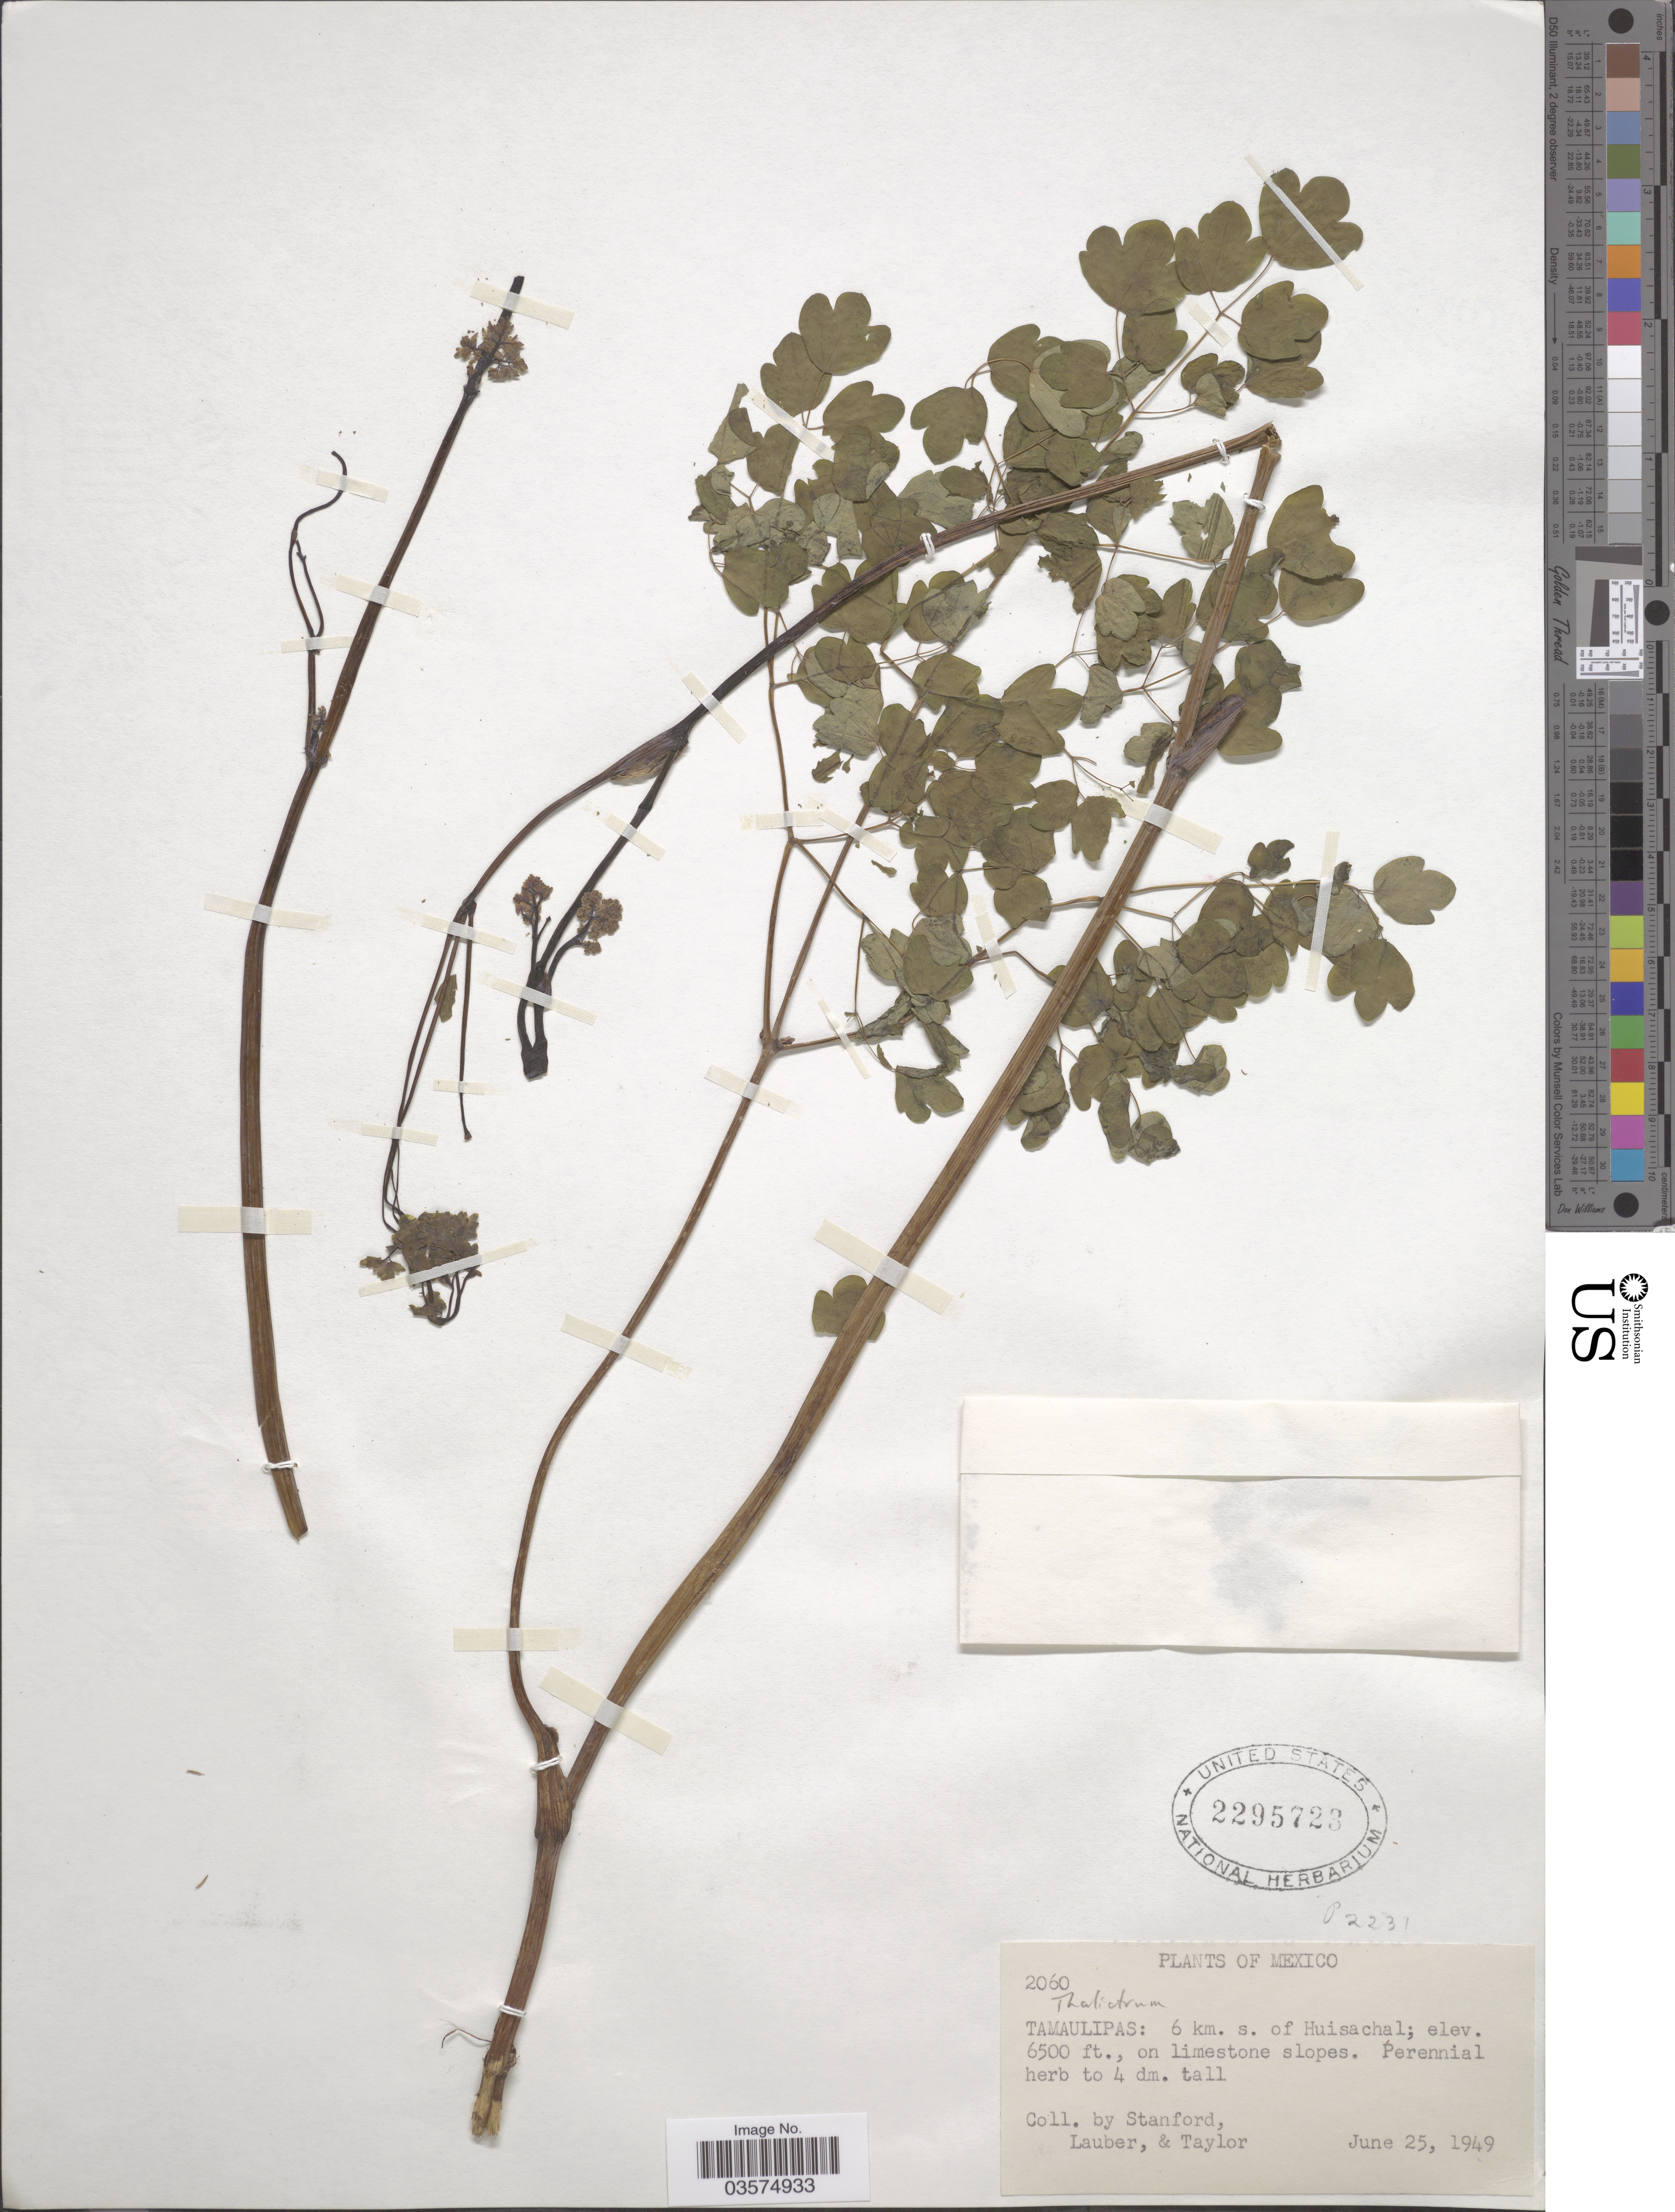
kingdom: Plantae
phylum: Tracheophyta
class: Magnoliopsida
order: Ranunculales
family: Ranunculaceae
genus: Thalictrum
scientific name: Thalictrum sp.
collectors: -. Stanford, Lauber, -- & -- Taylor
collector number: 2060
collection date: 1949-06-25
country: Mexico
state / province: Tamaulipas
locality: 6 km. s. of Huisachal.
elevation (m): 1981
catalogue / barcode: US 2295723